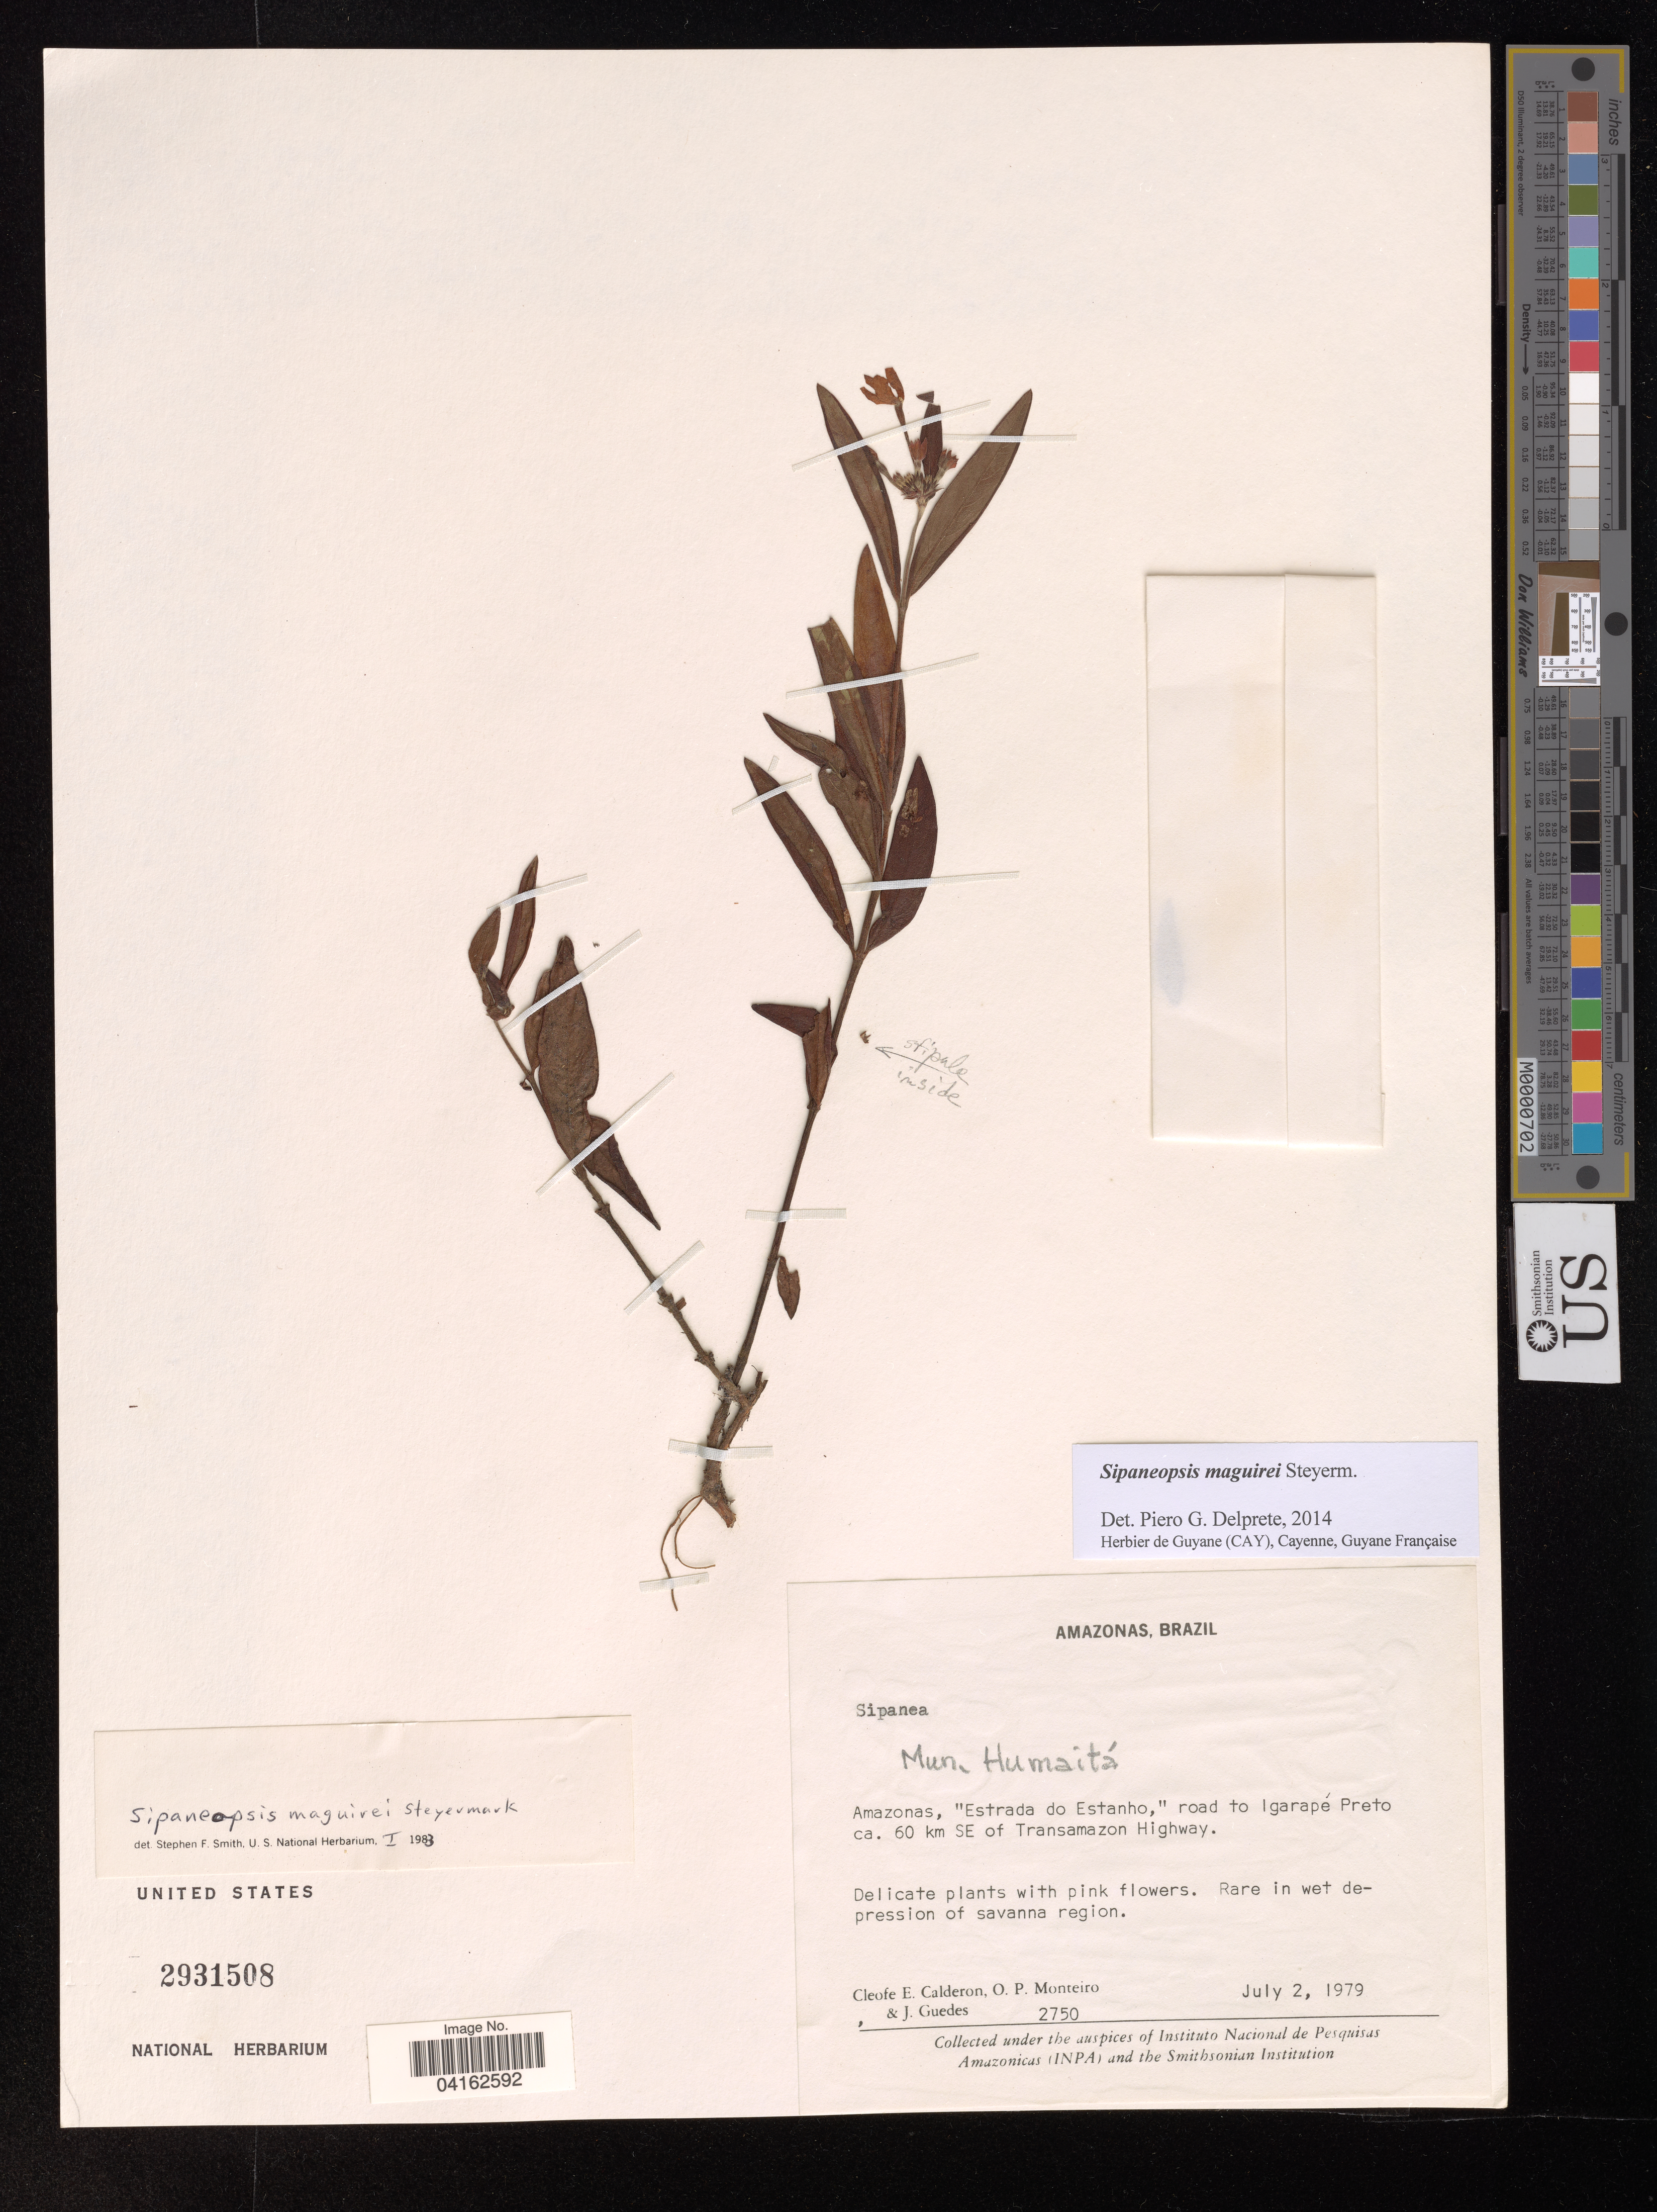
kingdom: Plantae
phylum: Tracheophyta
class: Magnoliopsida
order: Gentianales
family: Rubiaceae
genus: Sipanea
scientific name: Sipanea sp.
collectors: C. E. Calderón, O. Monteiro & J. Guedes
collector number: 2750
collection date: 1979-07-02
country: Brazil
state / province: Amazonas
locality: Mun. Humaitá. "Estrada do Estanho," road to Igarapé Preto ca. 60 km SE of Transamazon Highway.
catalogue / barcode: US 2931508